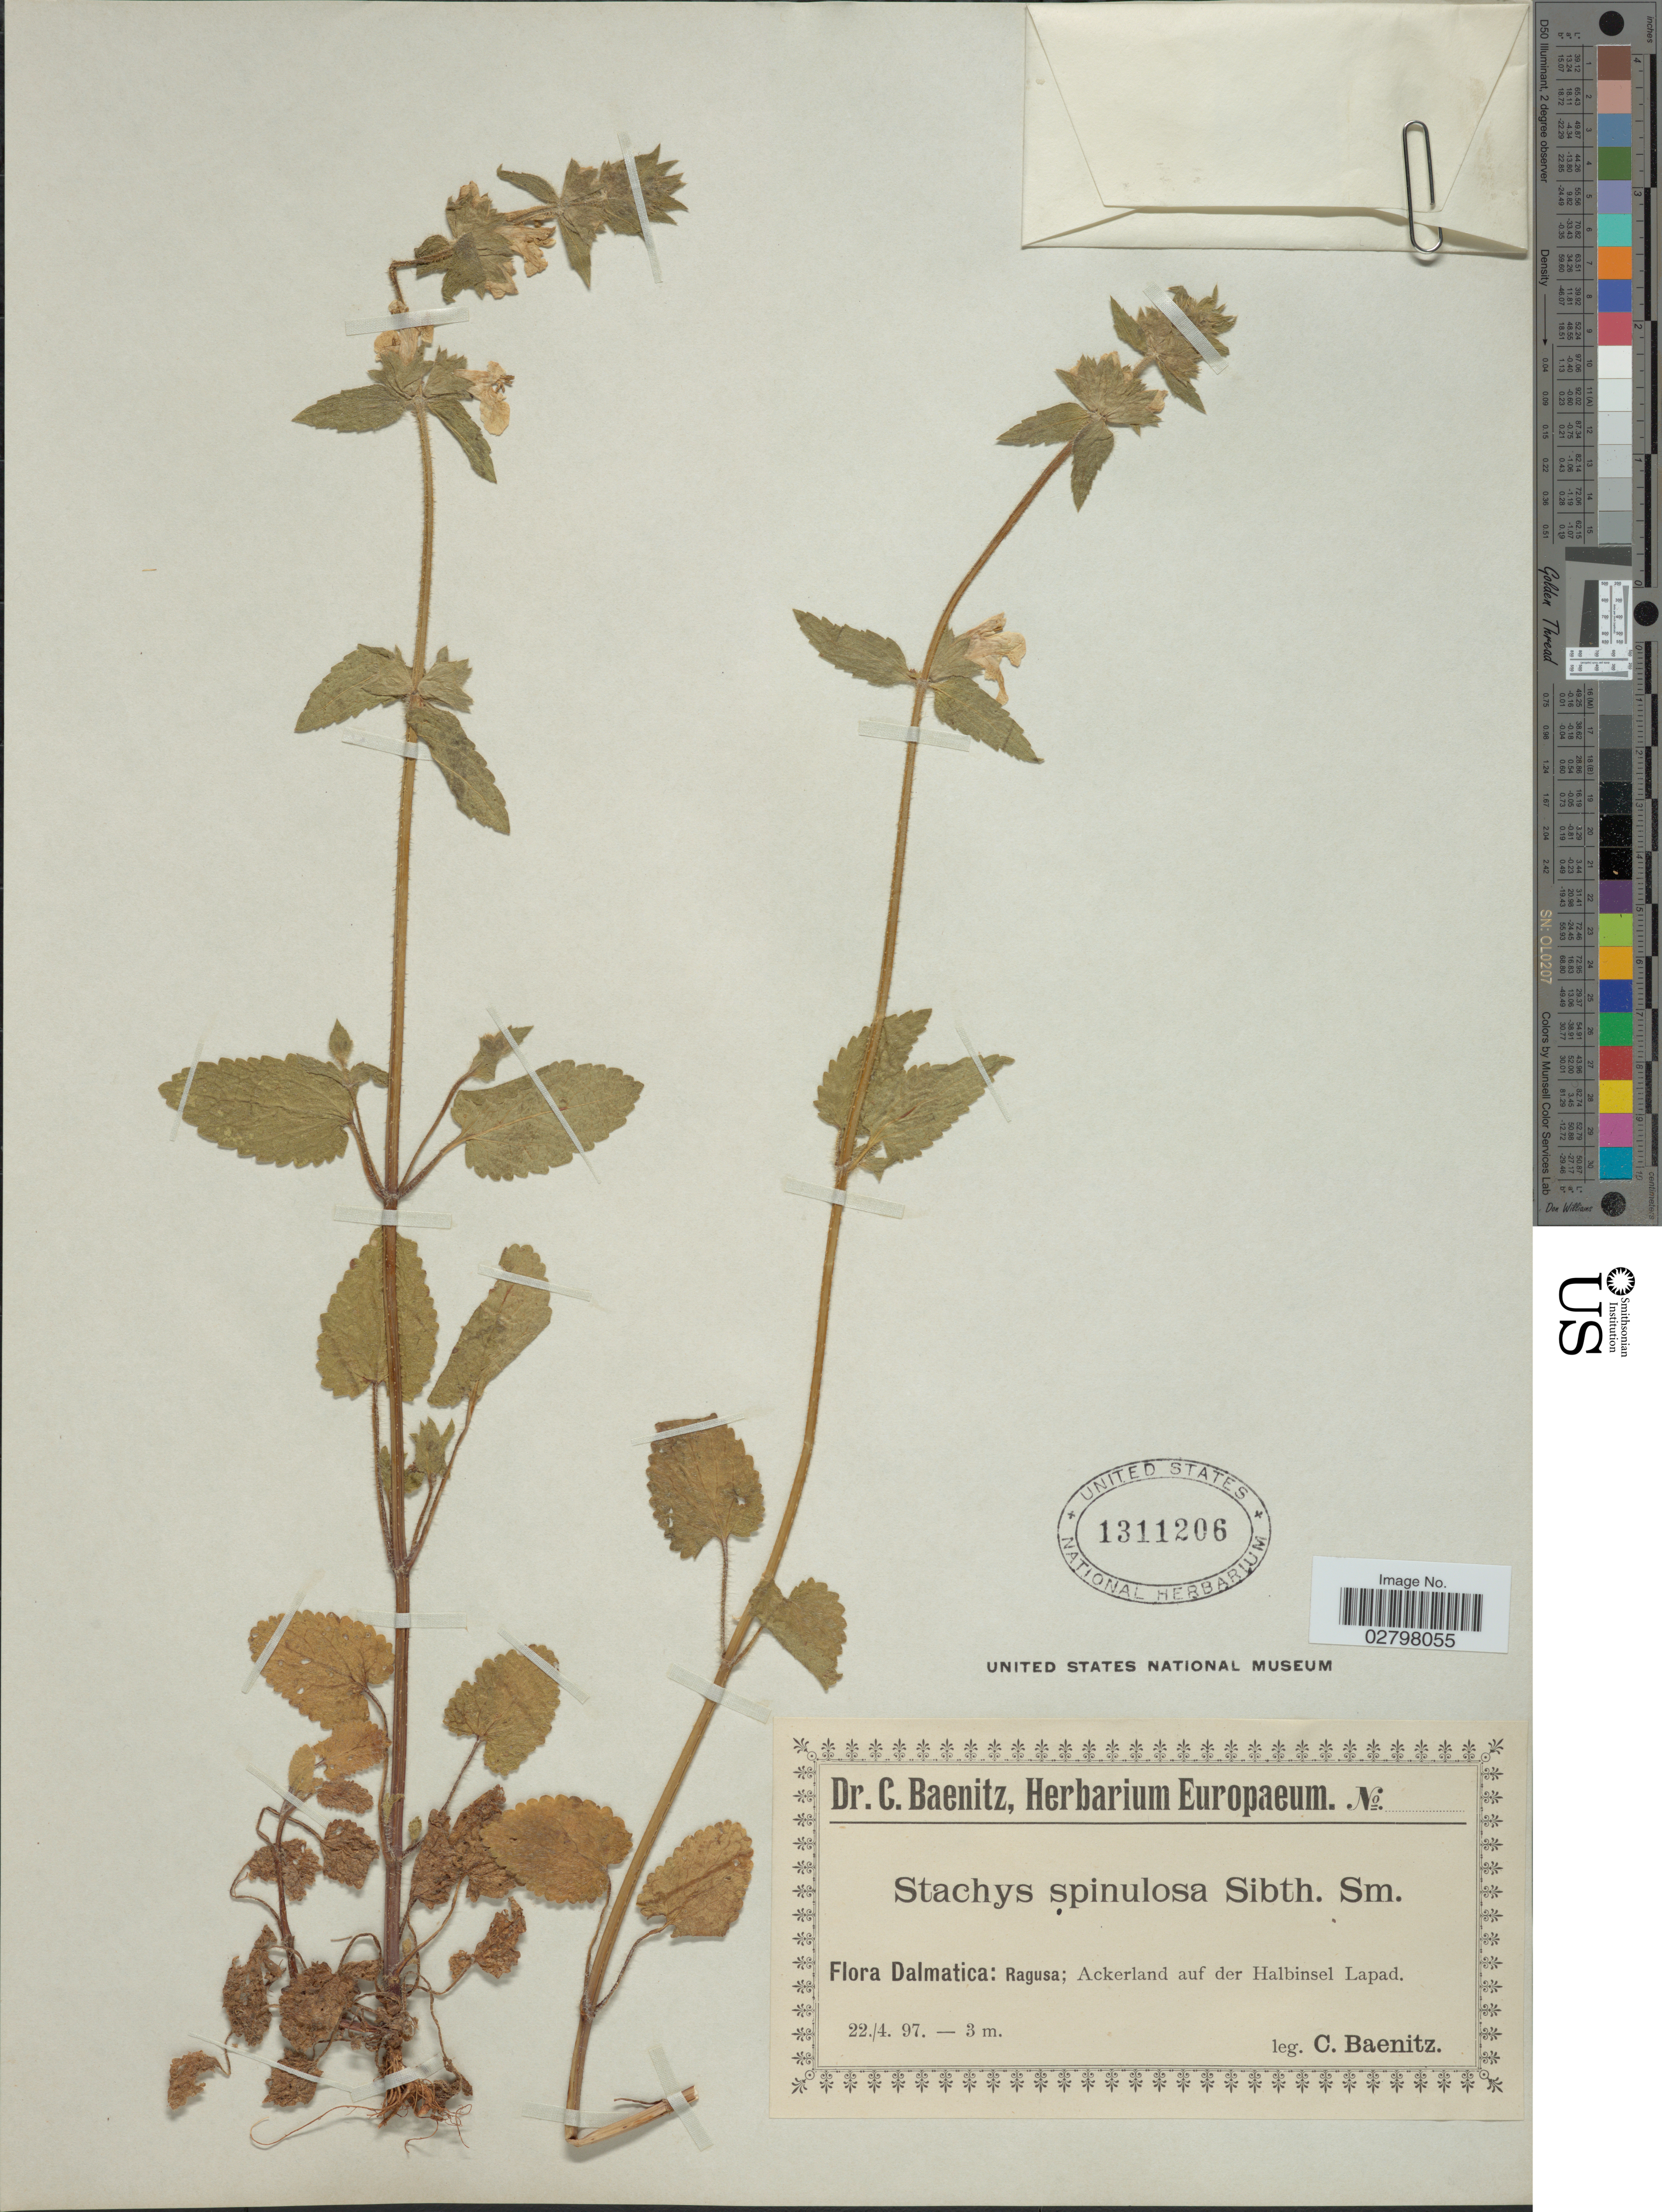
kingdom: Plantae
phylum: Tracheophyta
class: Magnoliopsida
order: Lamiales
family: Lamiaceae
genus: Stachys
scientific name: Stachys spinulosa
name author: Sm.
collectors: C. G. Baenitz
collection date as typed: Transcribed d/m/y: 22/4/97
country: Croatia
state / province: Split-Dalmatia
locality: Dalmatica: Ragusa; Ackerland auf der Halbinsel Lapad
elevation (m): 3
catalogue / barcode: US 1311206